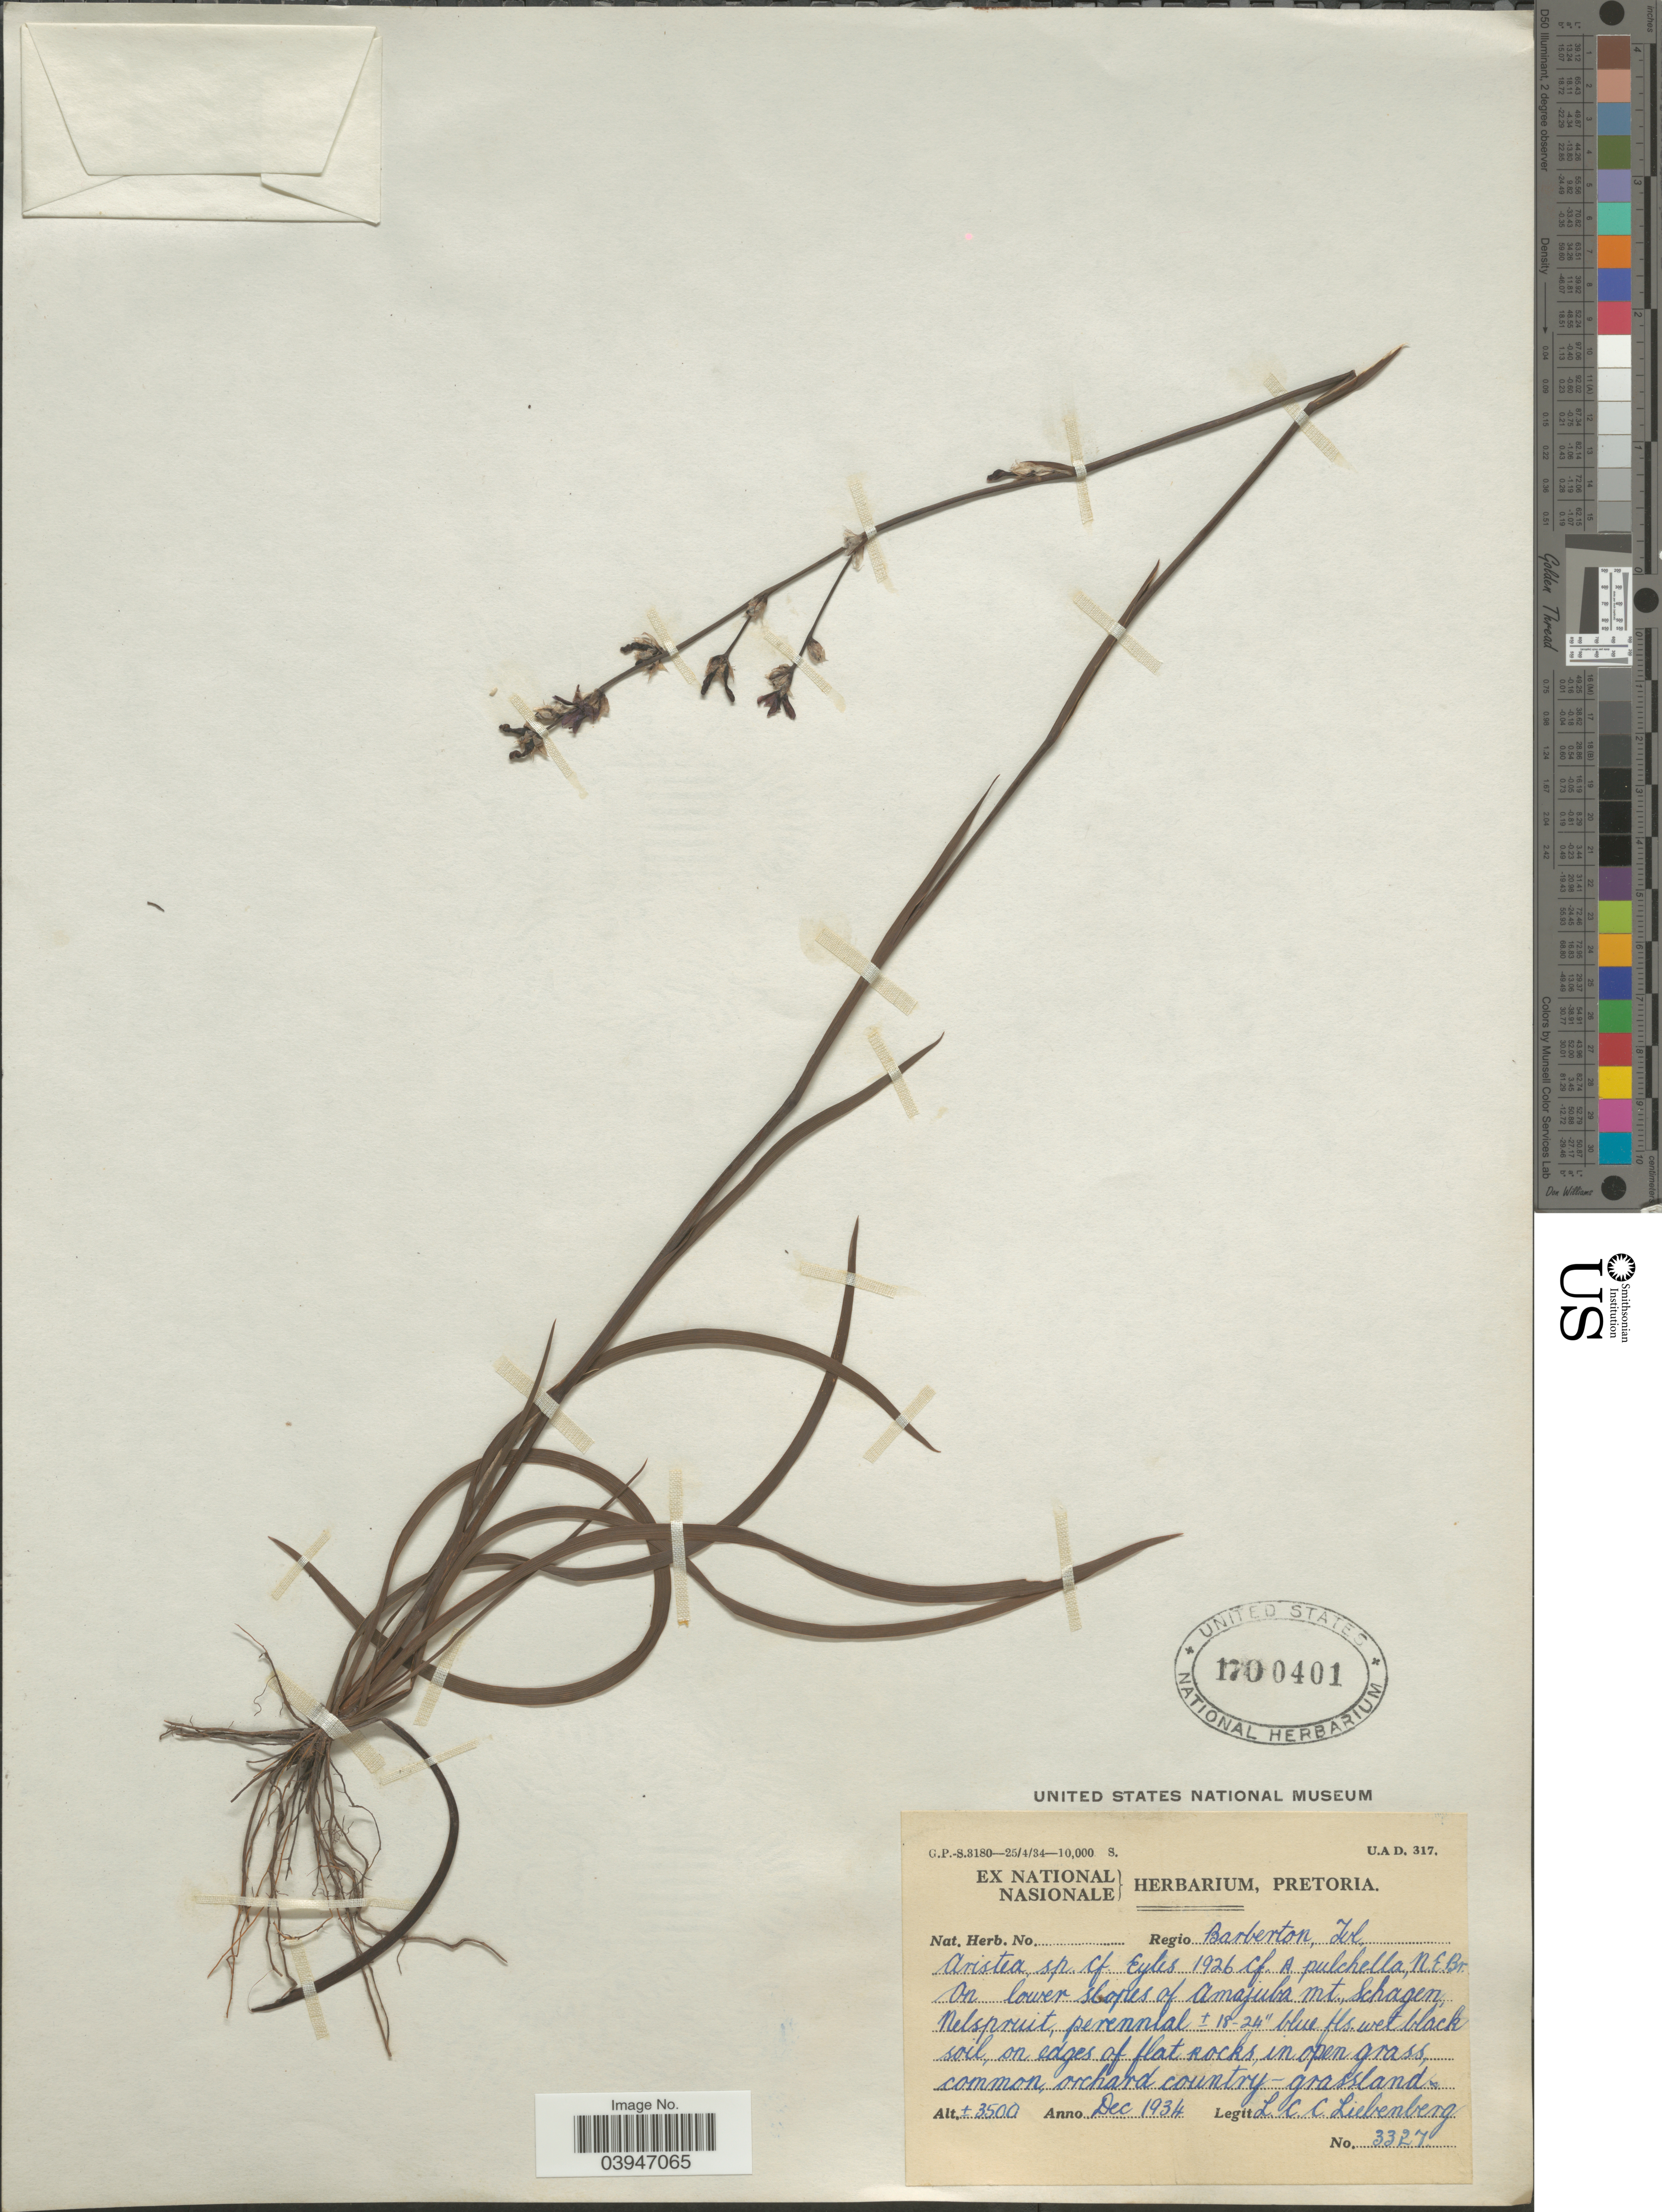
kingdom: Plantae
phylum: Tracheophyta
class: Liliopsida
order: Asparagales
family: Iridaceae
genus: Aristea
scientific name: Aristea sp.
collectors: L. Liebenberg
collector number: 3327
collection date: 1934-12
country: South Africa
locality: Regio Barberton, Tvl. On lower slopes of Amajuba Mt., Schagen, Nelspruit.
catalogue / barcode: US 1700401